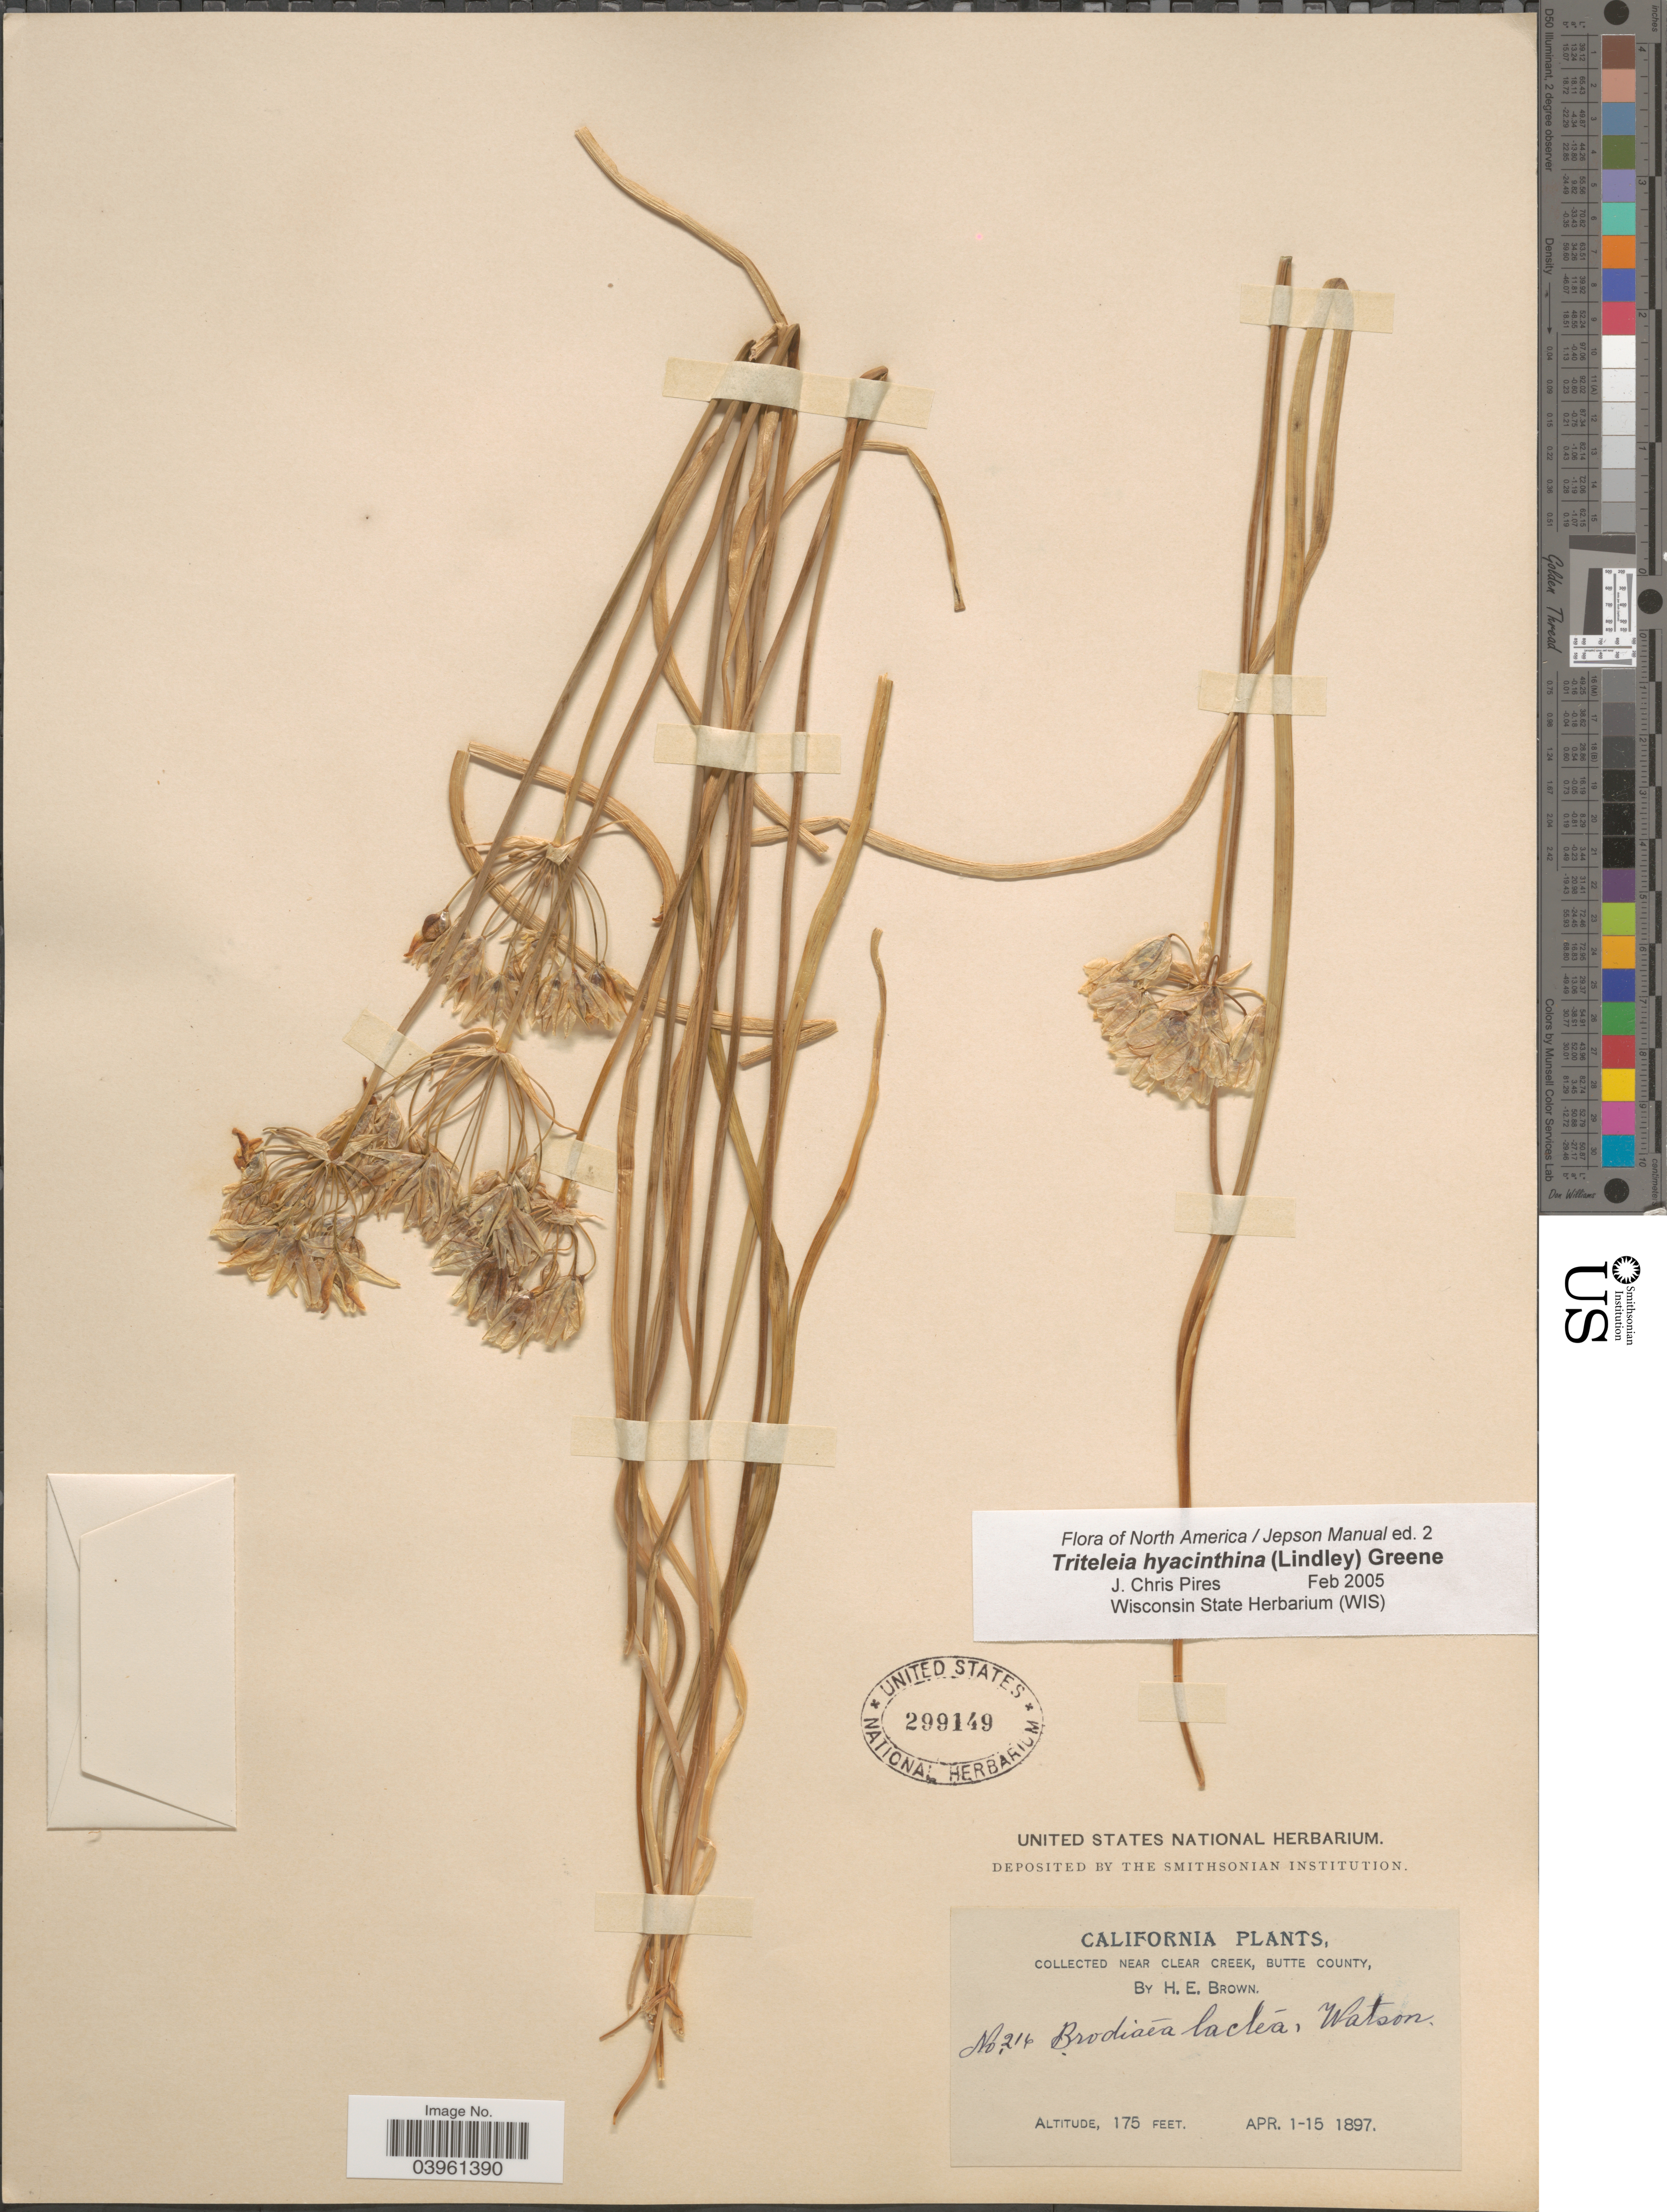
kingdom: Plantae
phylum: Tracheophyta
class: Liliopsida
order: Asparagales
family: Asparagaceae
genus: Triteleia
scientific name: Triteleia hyacinthina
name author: (Lindl.) Greene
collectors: H. E. Brown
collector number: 216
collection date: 1897-04-01/1897-04-15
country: United States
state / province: California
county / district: Butte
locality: Near Clear Creek, Butte County.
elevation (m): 53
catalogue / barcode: US 299149